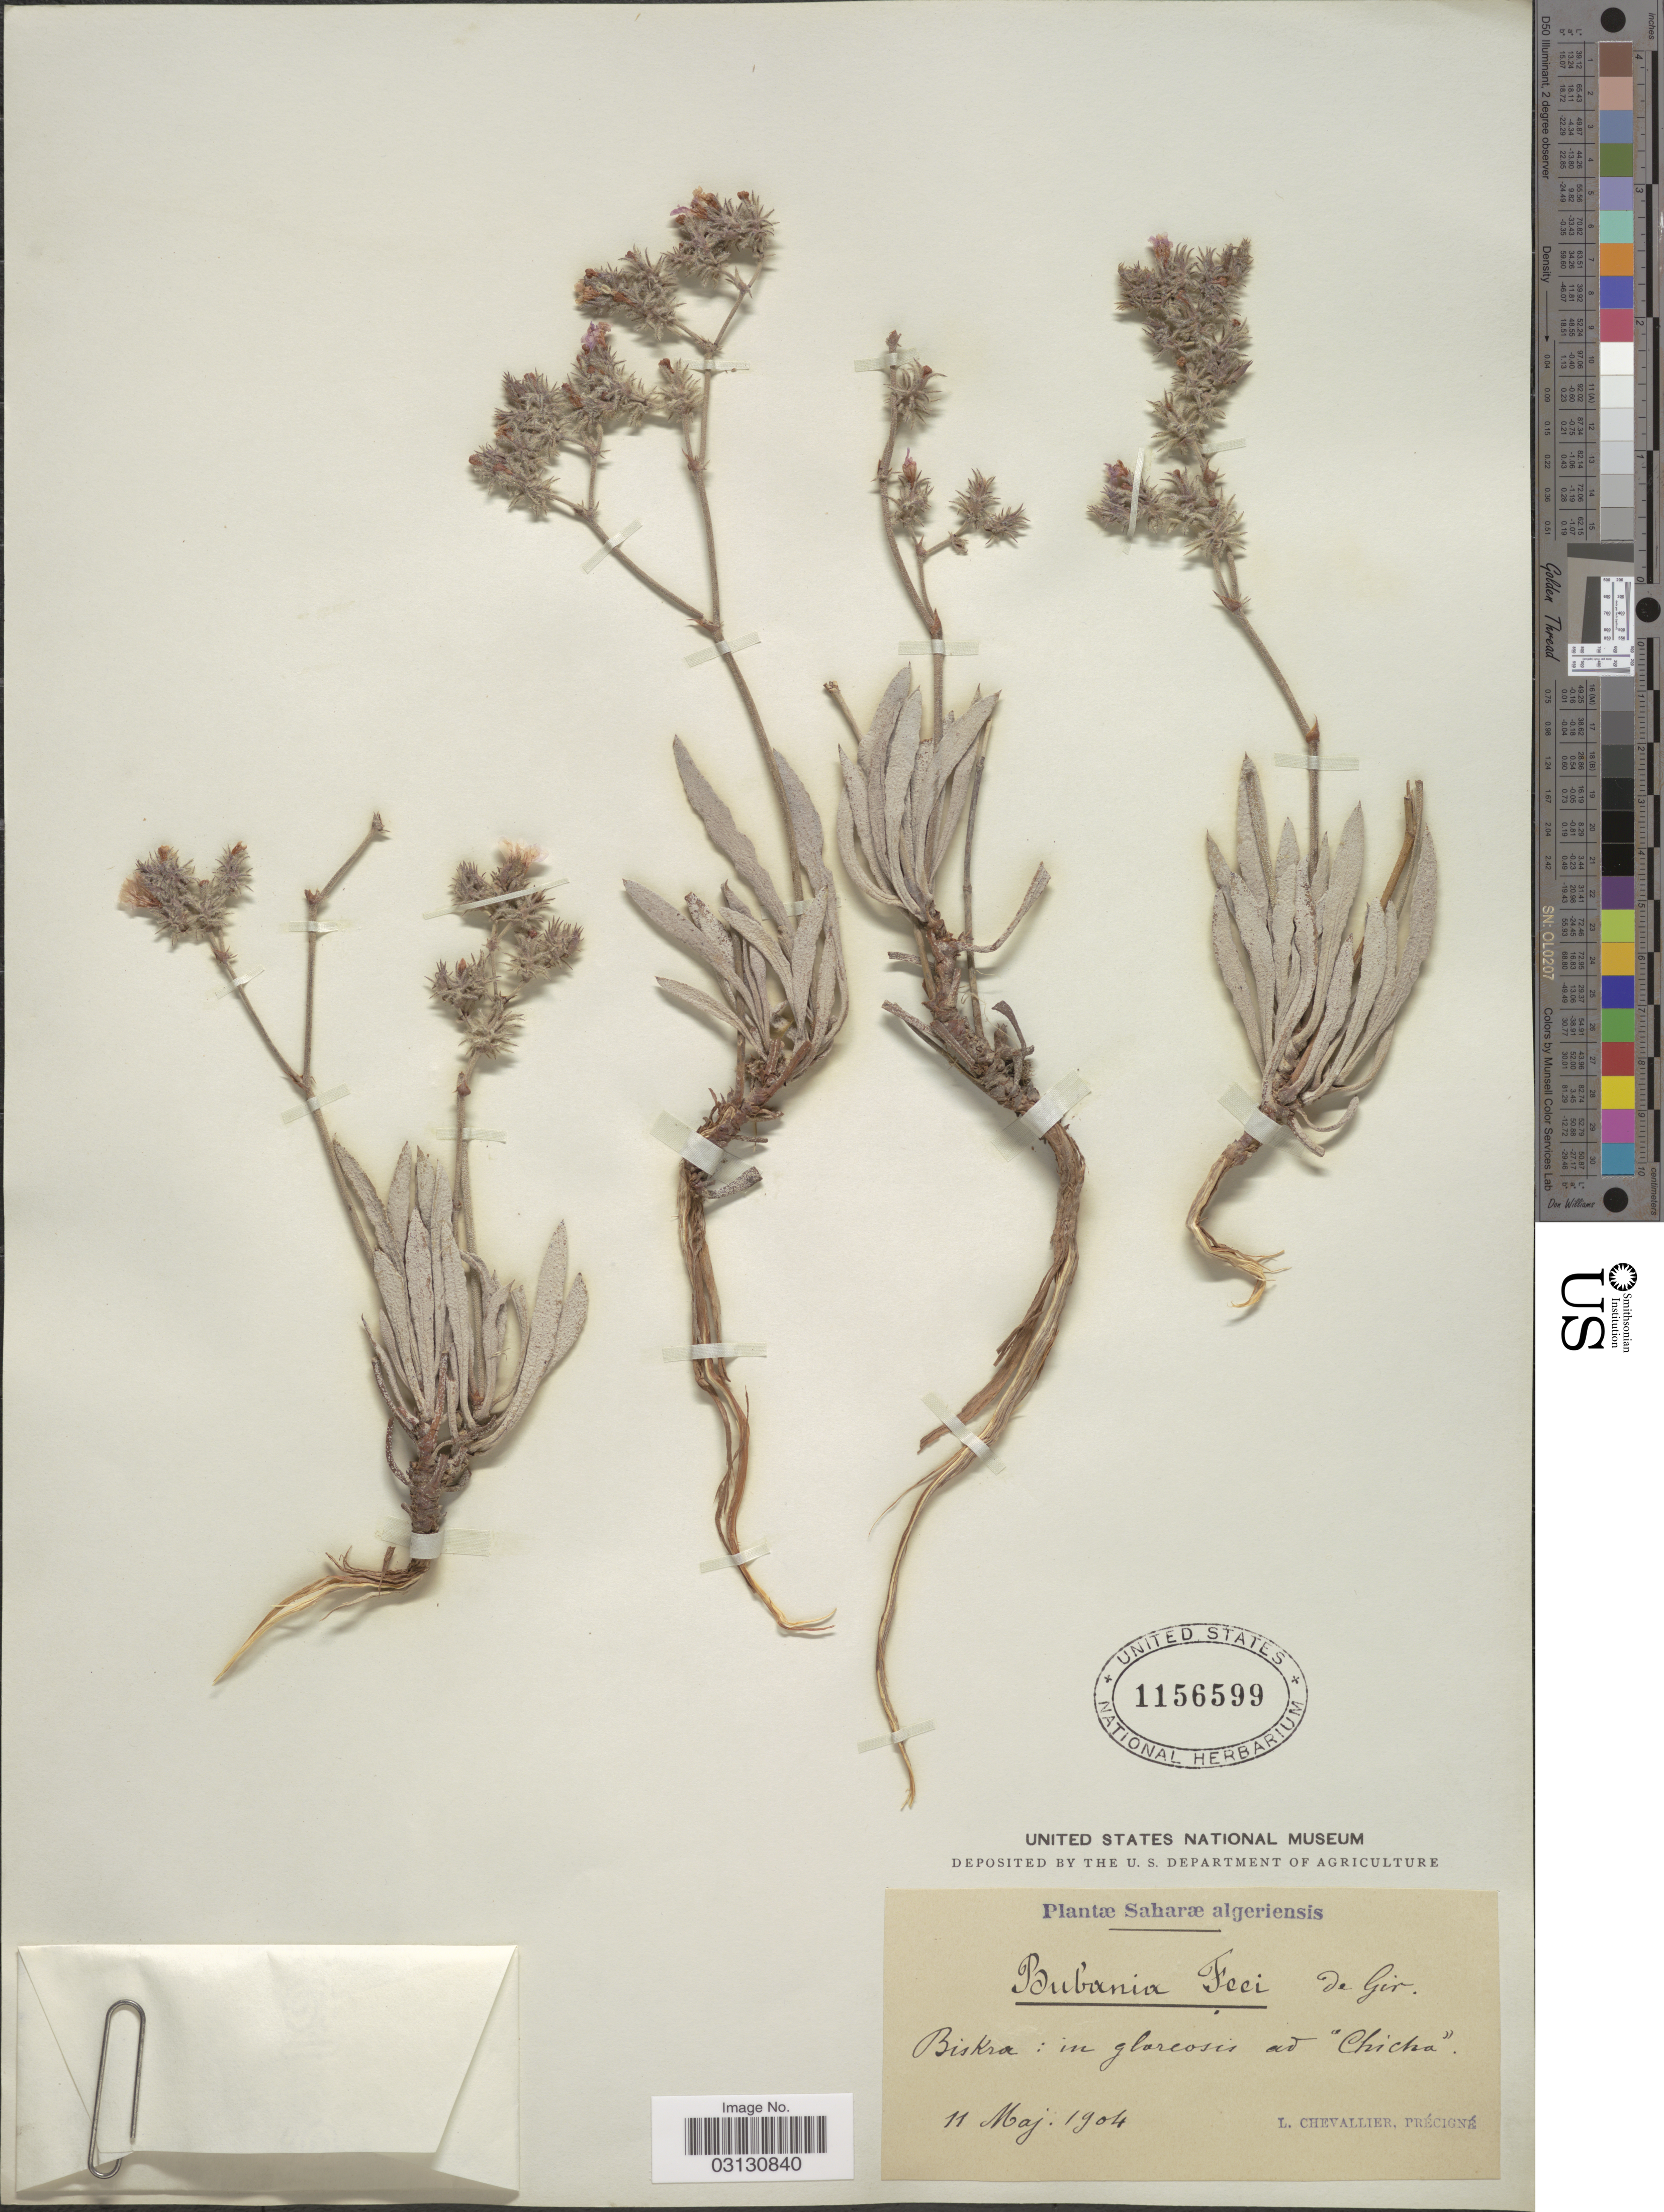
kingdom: Plantae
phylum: Tracheophyta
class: Magnoliopsida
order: Caryophyllales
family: Plumbaginaceae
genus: Ceratolimon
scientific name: Ceratolimon feei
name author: (Girard) M.B. Crespo & Lledó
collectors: L. Chevallier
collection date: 1904-05-11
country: Algeria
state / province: Biskra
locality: Saharæ algeriensis, Biskra: in glareosis ad "Chicha".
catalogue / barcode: US 1156599